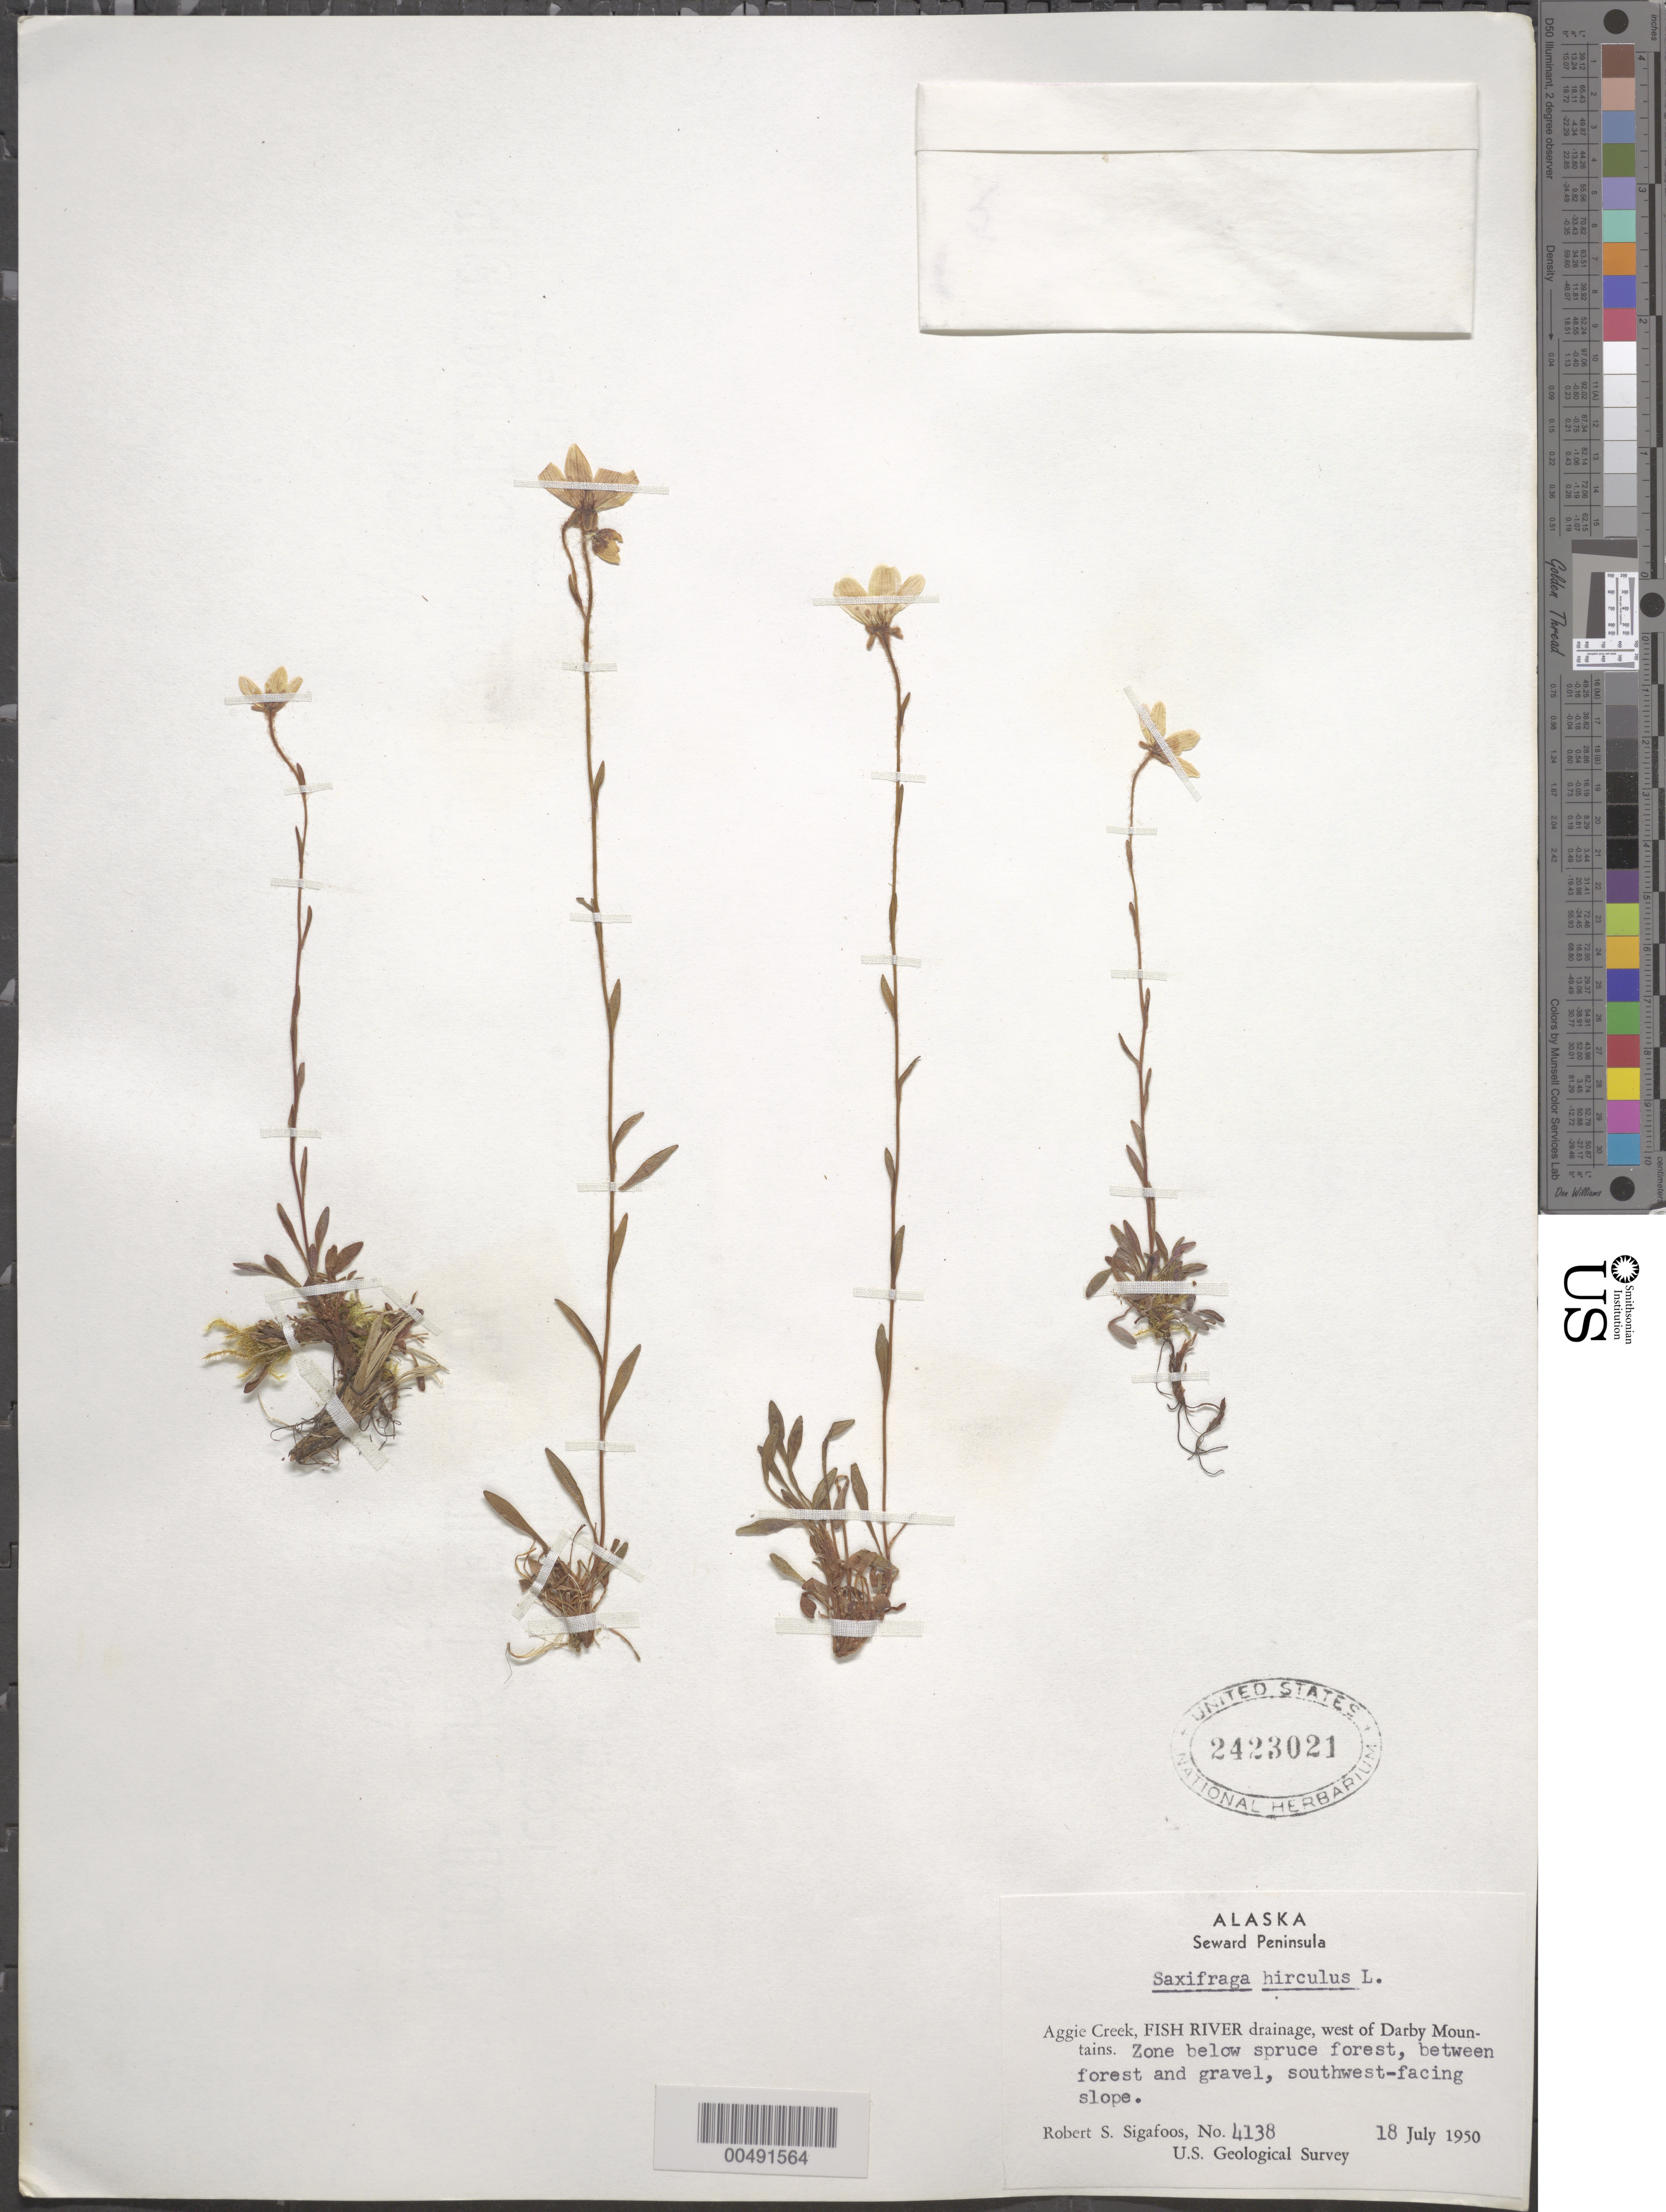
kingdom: Plantae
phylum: Tracheophyta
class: Magnoliopsida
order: Saxifragales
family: Saxifragaceae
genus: Saxifraga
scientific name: Saxifraga hirculus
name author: L.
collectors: R. Sigafoos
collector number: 4138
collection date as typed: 18 Jul 1950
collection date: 1950-07-18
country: United States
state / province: Alaska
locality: Seward Peninsula, Aggie Creek, Fish River Drainage, west of Darby Mountains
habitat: zone below spruce forest, between forest and gravel, southwest-facing slope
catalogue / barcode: US 2423021